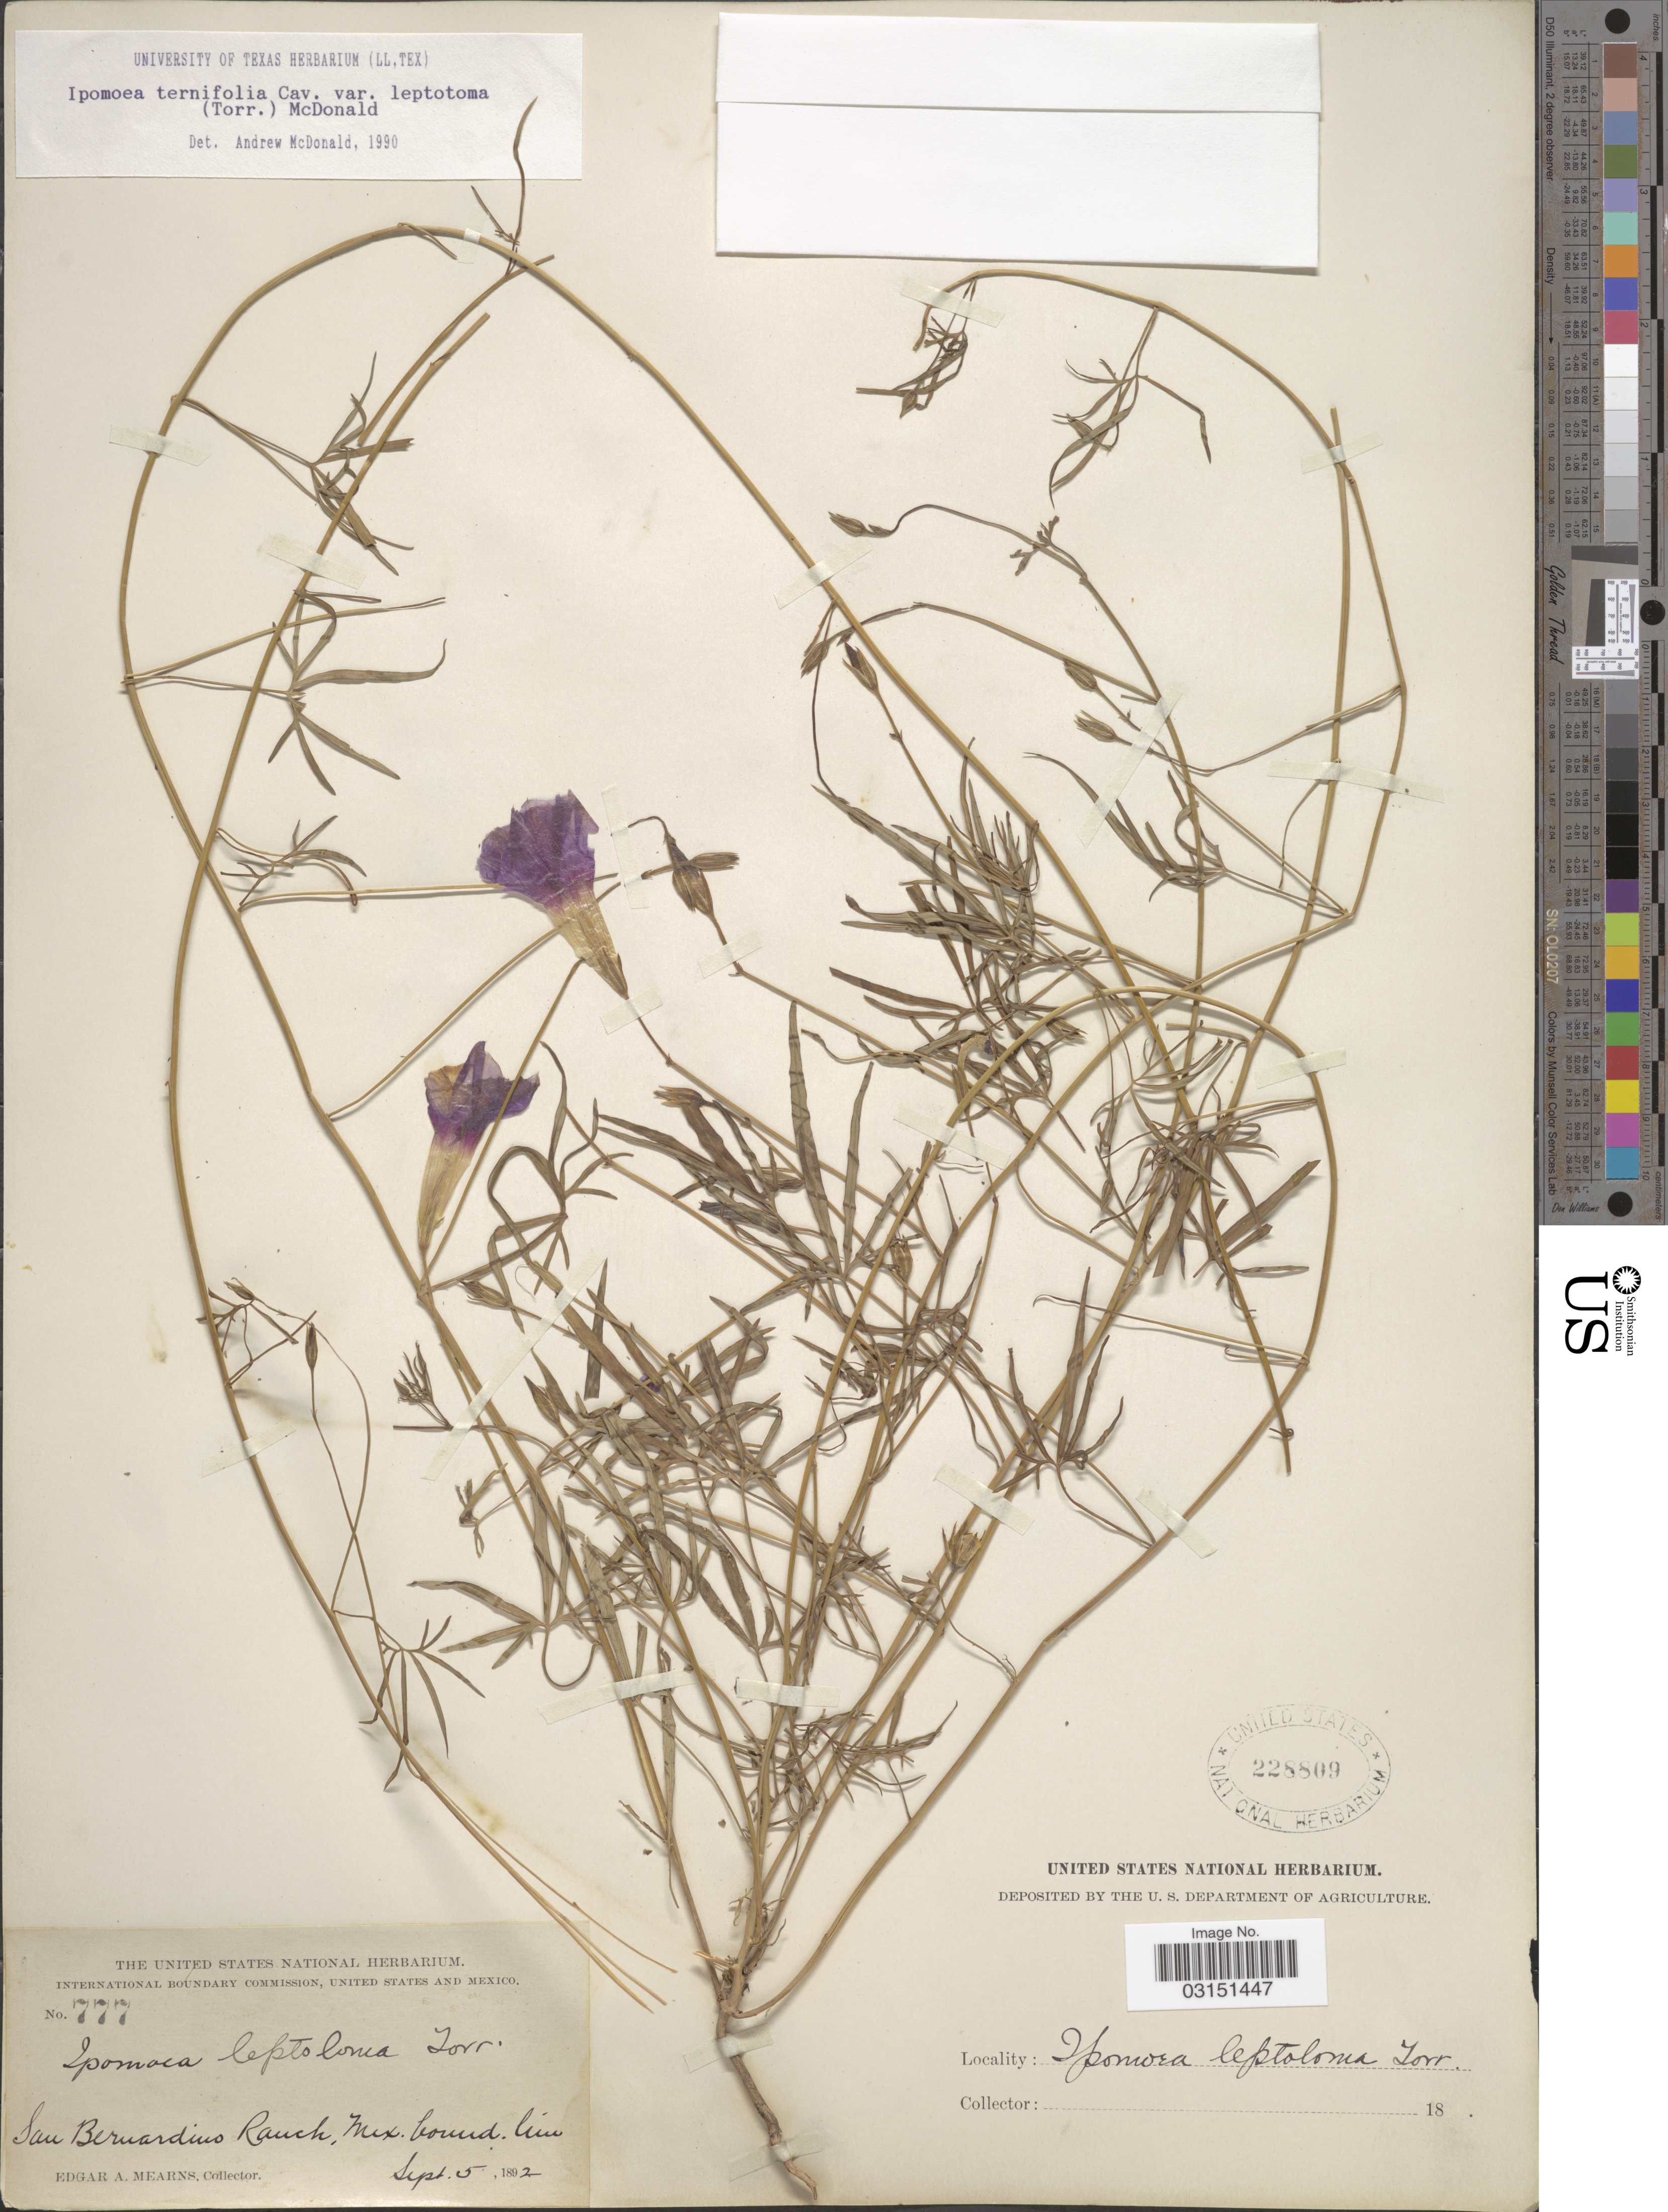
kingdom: Plantae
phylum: Tracheophyta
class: Magnoliopsida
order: Solanales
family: Convolvulaceae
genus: Ipomoea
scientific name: Ipomoea ternifolia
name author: Cav.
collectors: E. A. Mearns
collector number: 777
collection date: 1892-09-05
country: United States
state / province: California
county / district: San Bernardino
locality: San Bernardino Ranch, Mex. bound. Line.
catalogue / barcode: US 228809